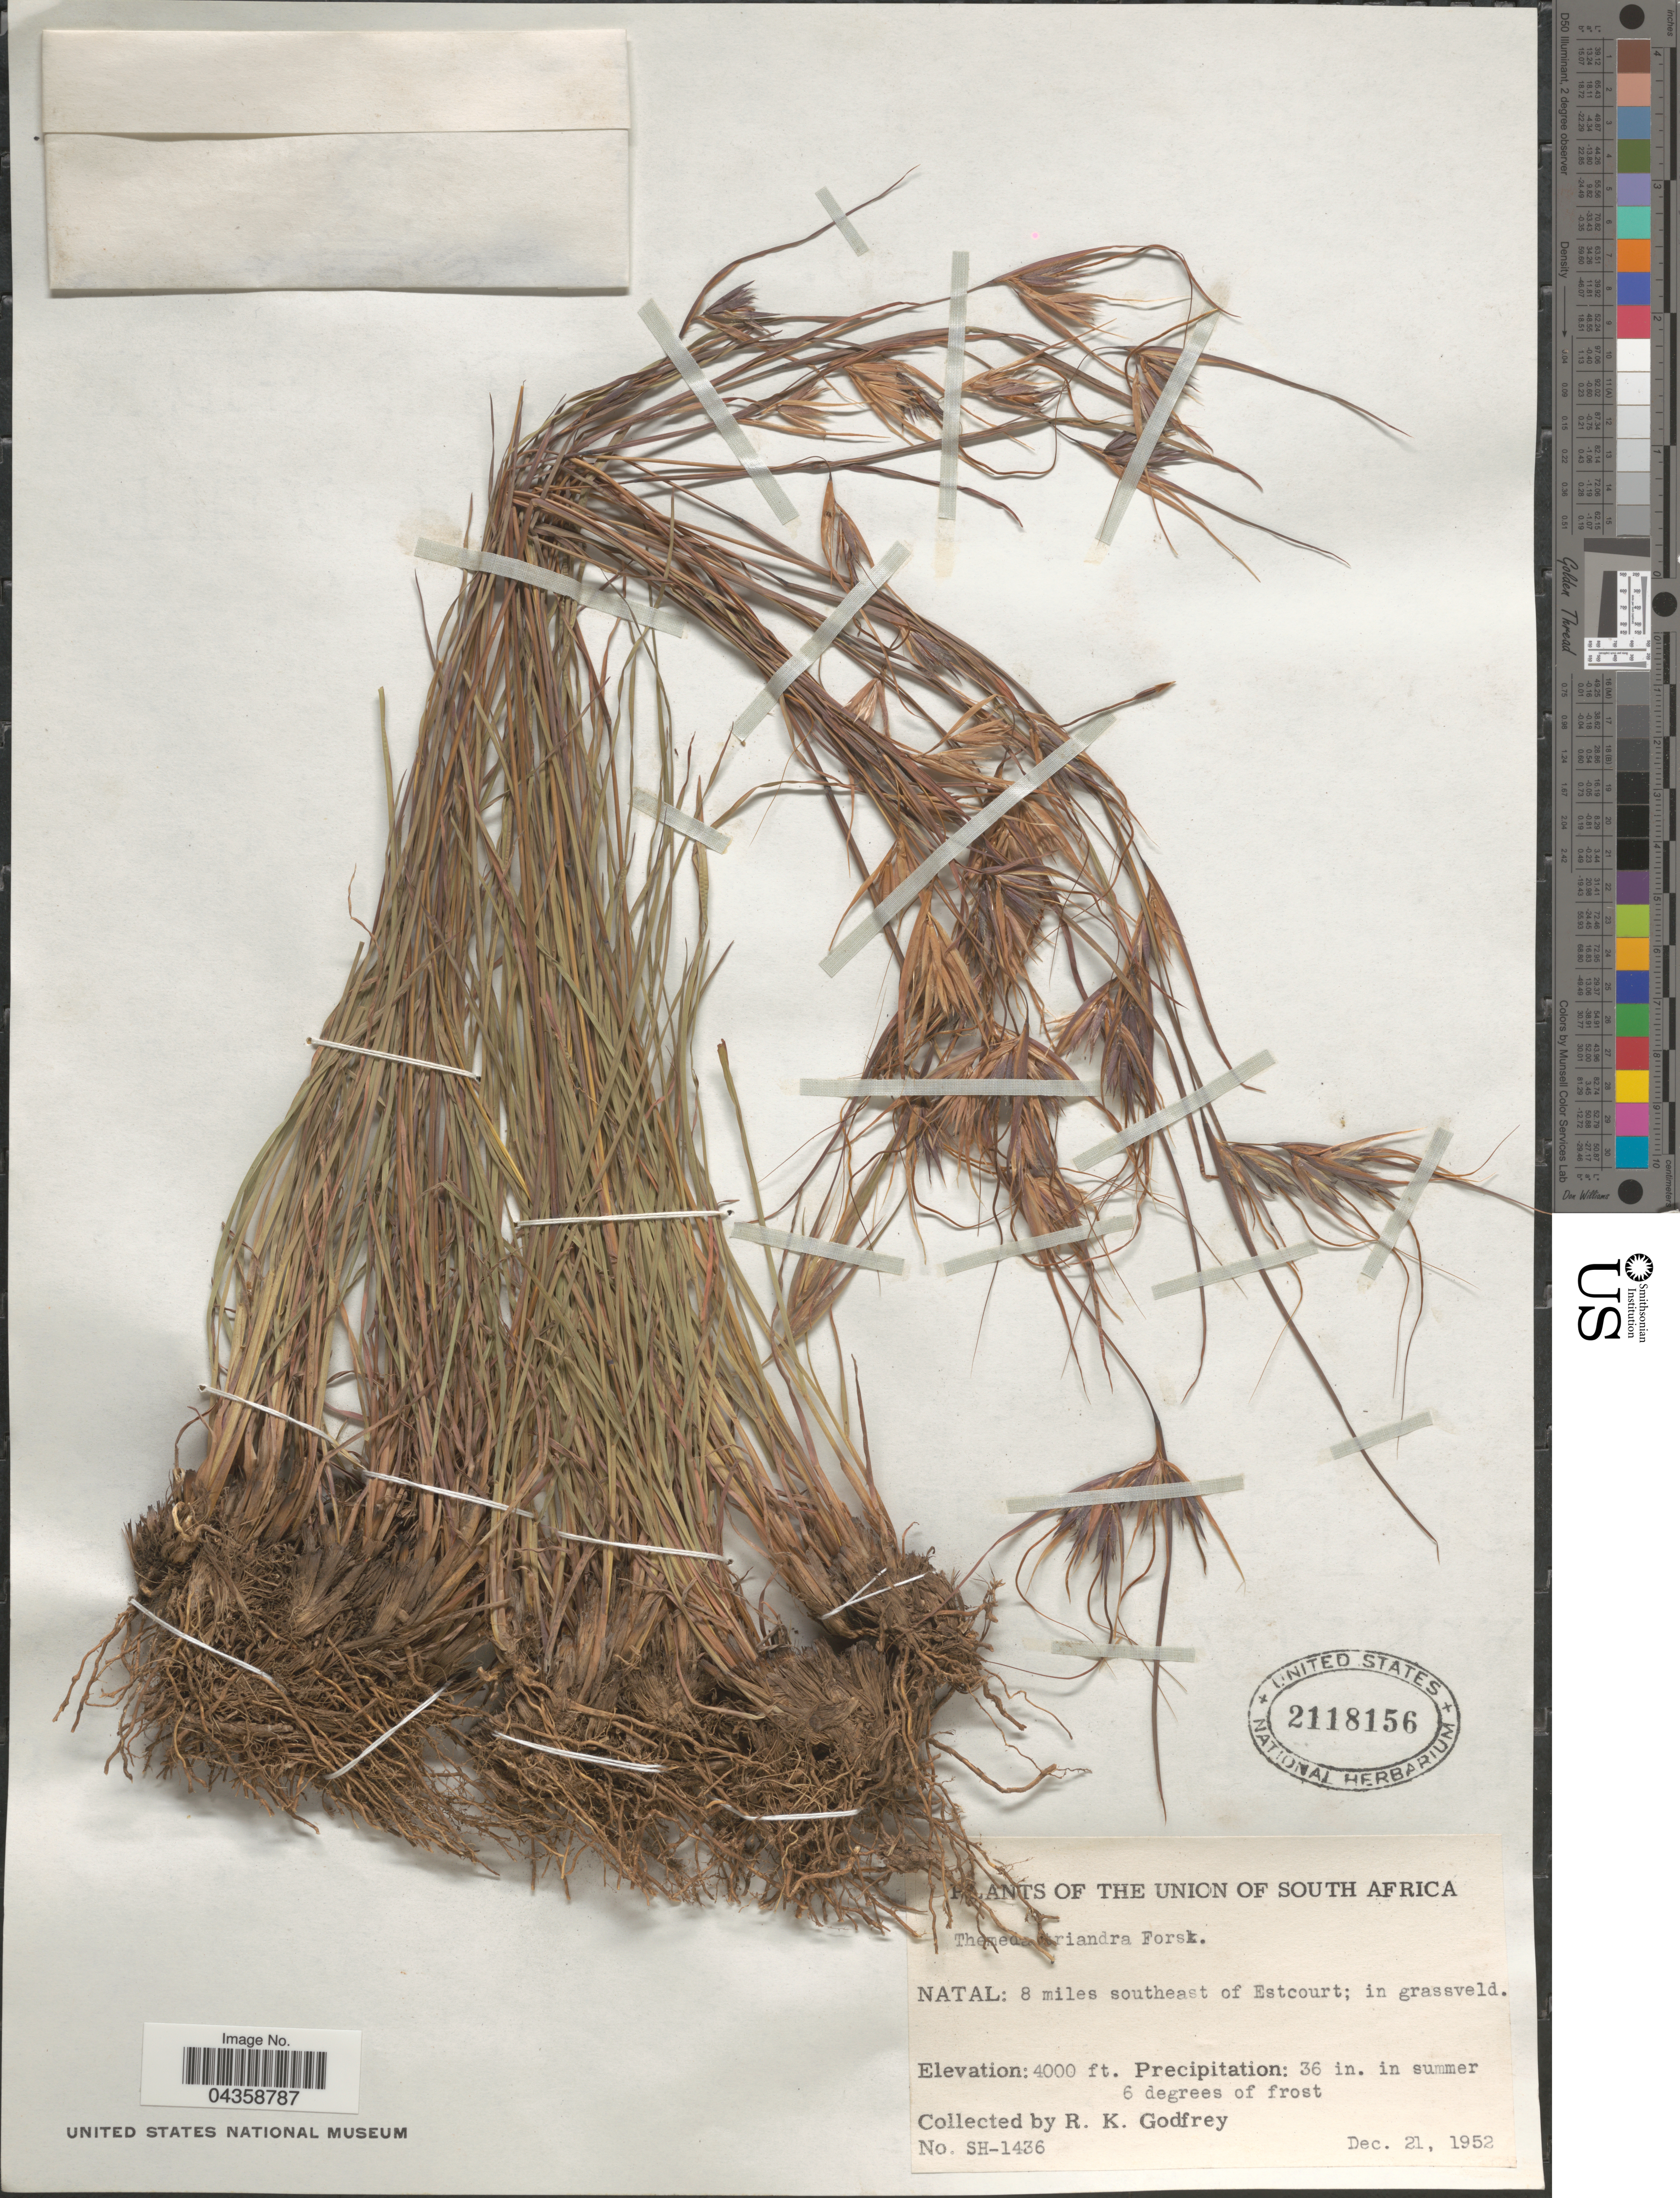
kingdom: Plantae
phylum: Tracheophyta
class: Liliopsida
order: Poales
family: Poaceae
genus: Themeda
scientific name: Themeda triandra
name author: Forssk.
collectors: R. K. Godfrey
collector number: SH-1436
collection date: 1952-12-21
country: South Africa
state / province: KwaZulu-Natal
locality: The Union of South Africa. Natal: 8 miles southeast of Estcourt.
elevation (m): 1219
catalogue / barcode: US 2118156